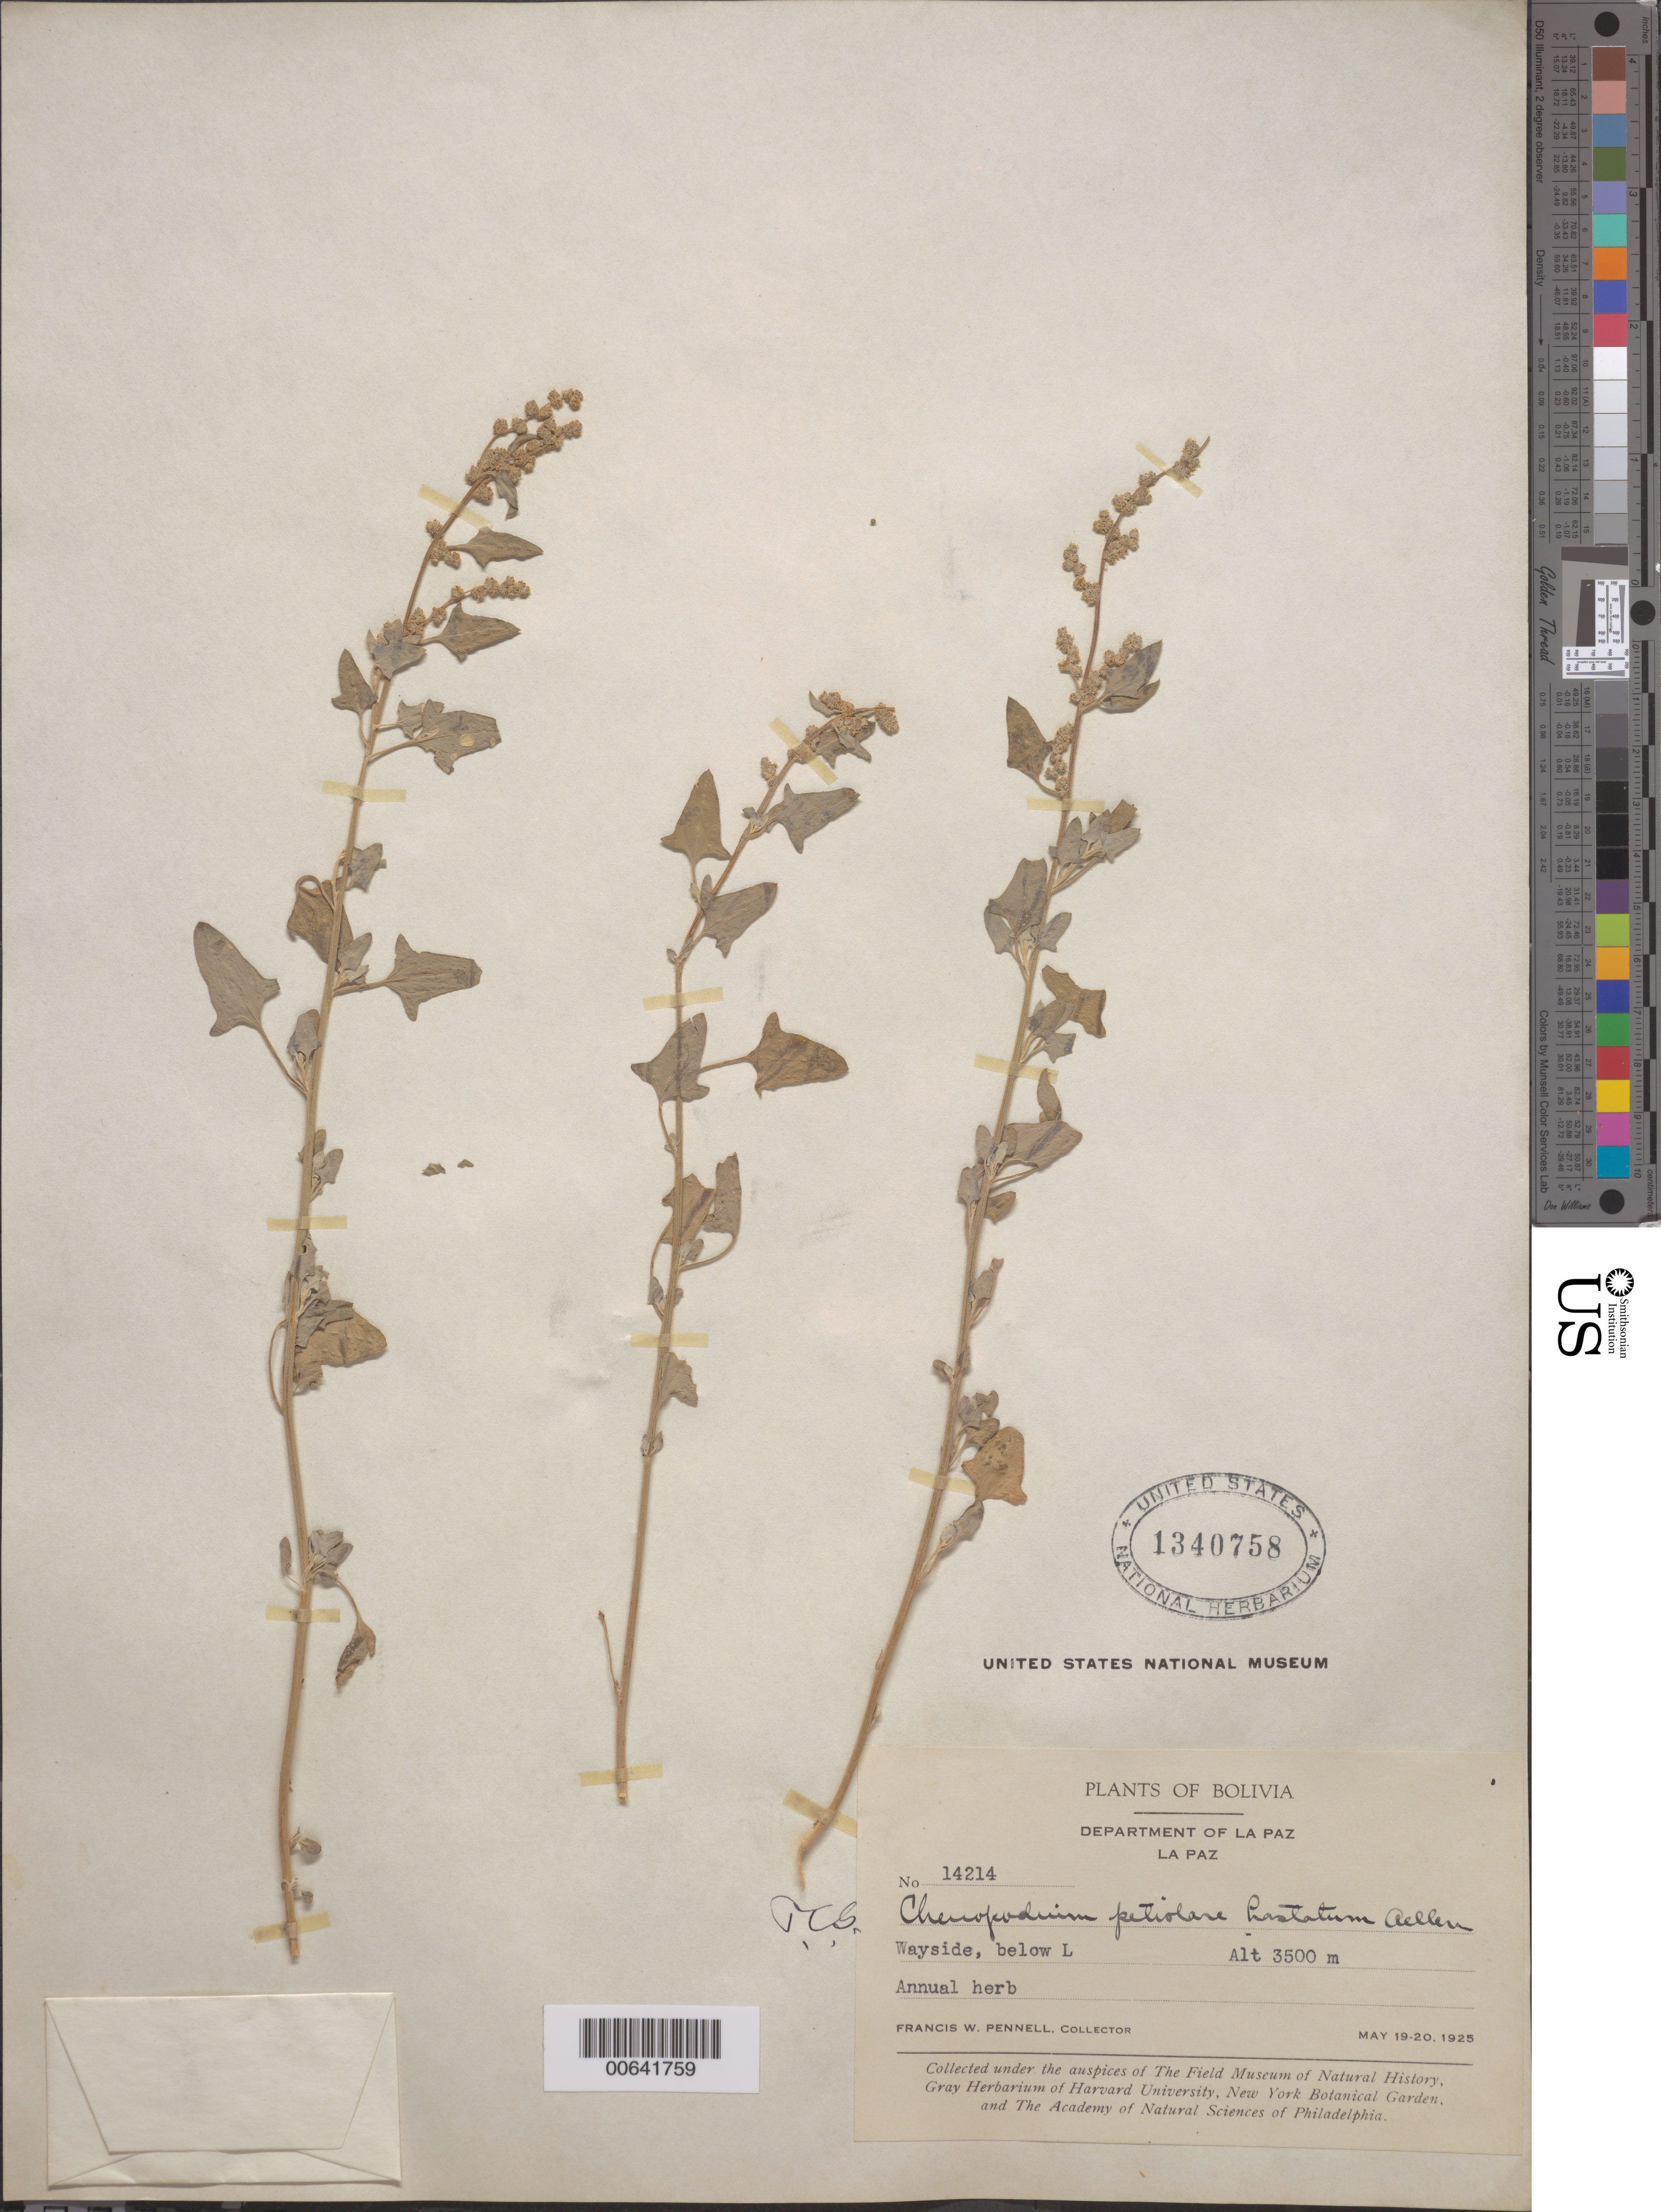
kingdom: Plantae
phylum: Tracheophyta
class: Magnoliopsida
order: Caryophyllales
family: Amaranthaceae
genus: Chenopodium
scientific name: Chenopodium petiolare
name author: Kunth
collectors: F. W. Pennell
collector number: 14214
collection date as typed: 20 May 1925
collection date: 1925-05-20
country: Bolivia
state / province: La Paz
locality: Abajo L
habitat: Lado del camino.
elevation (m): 3500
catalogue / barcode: US 1340758